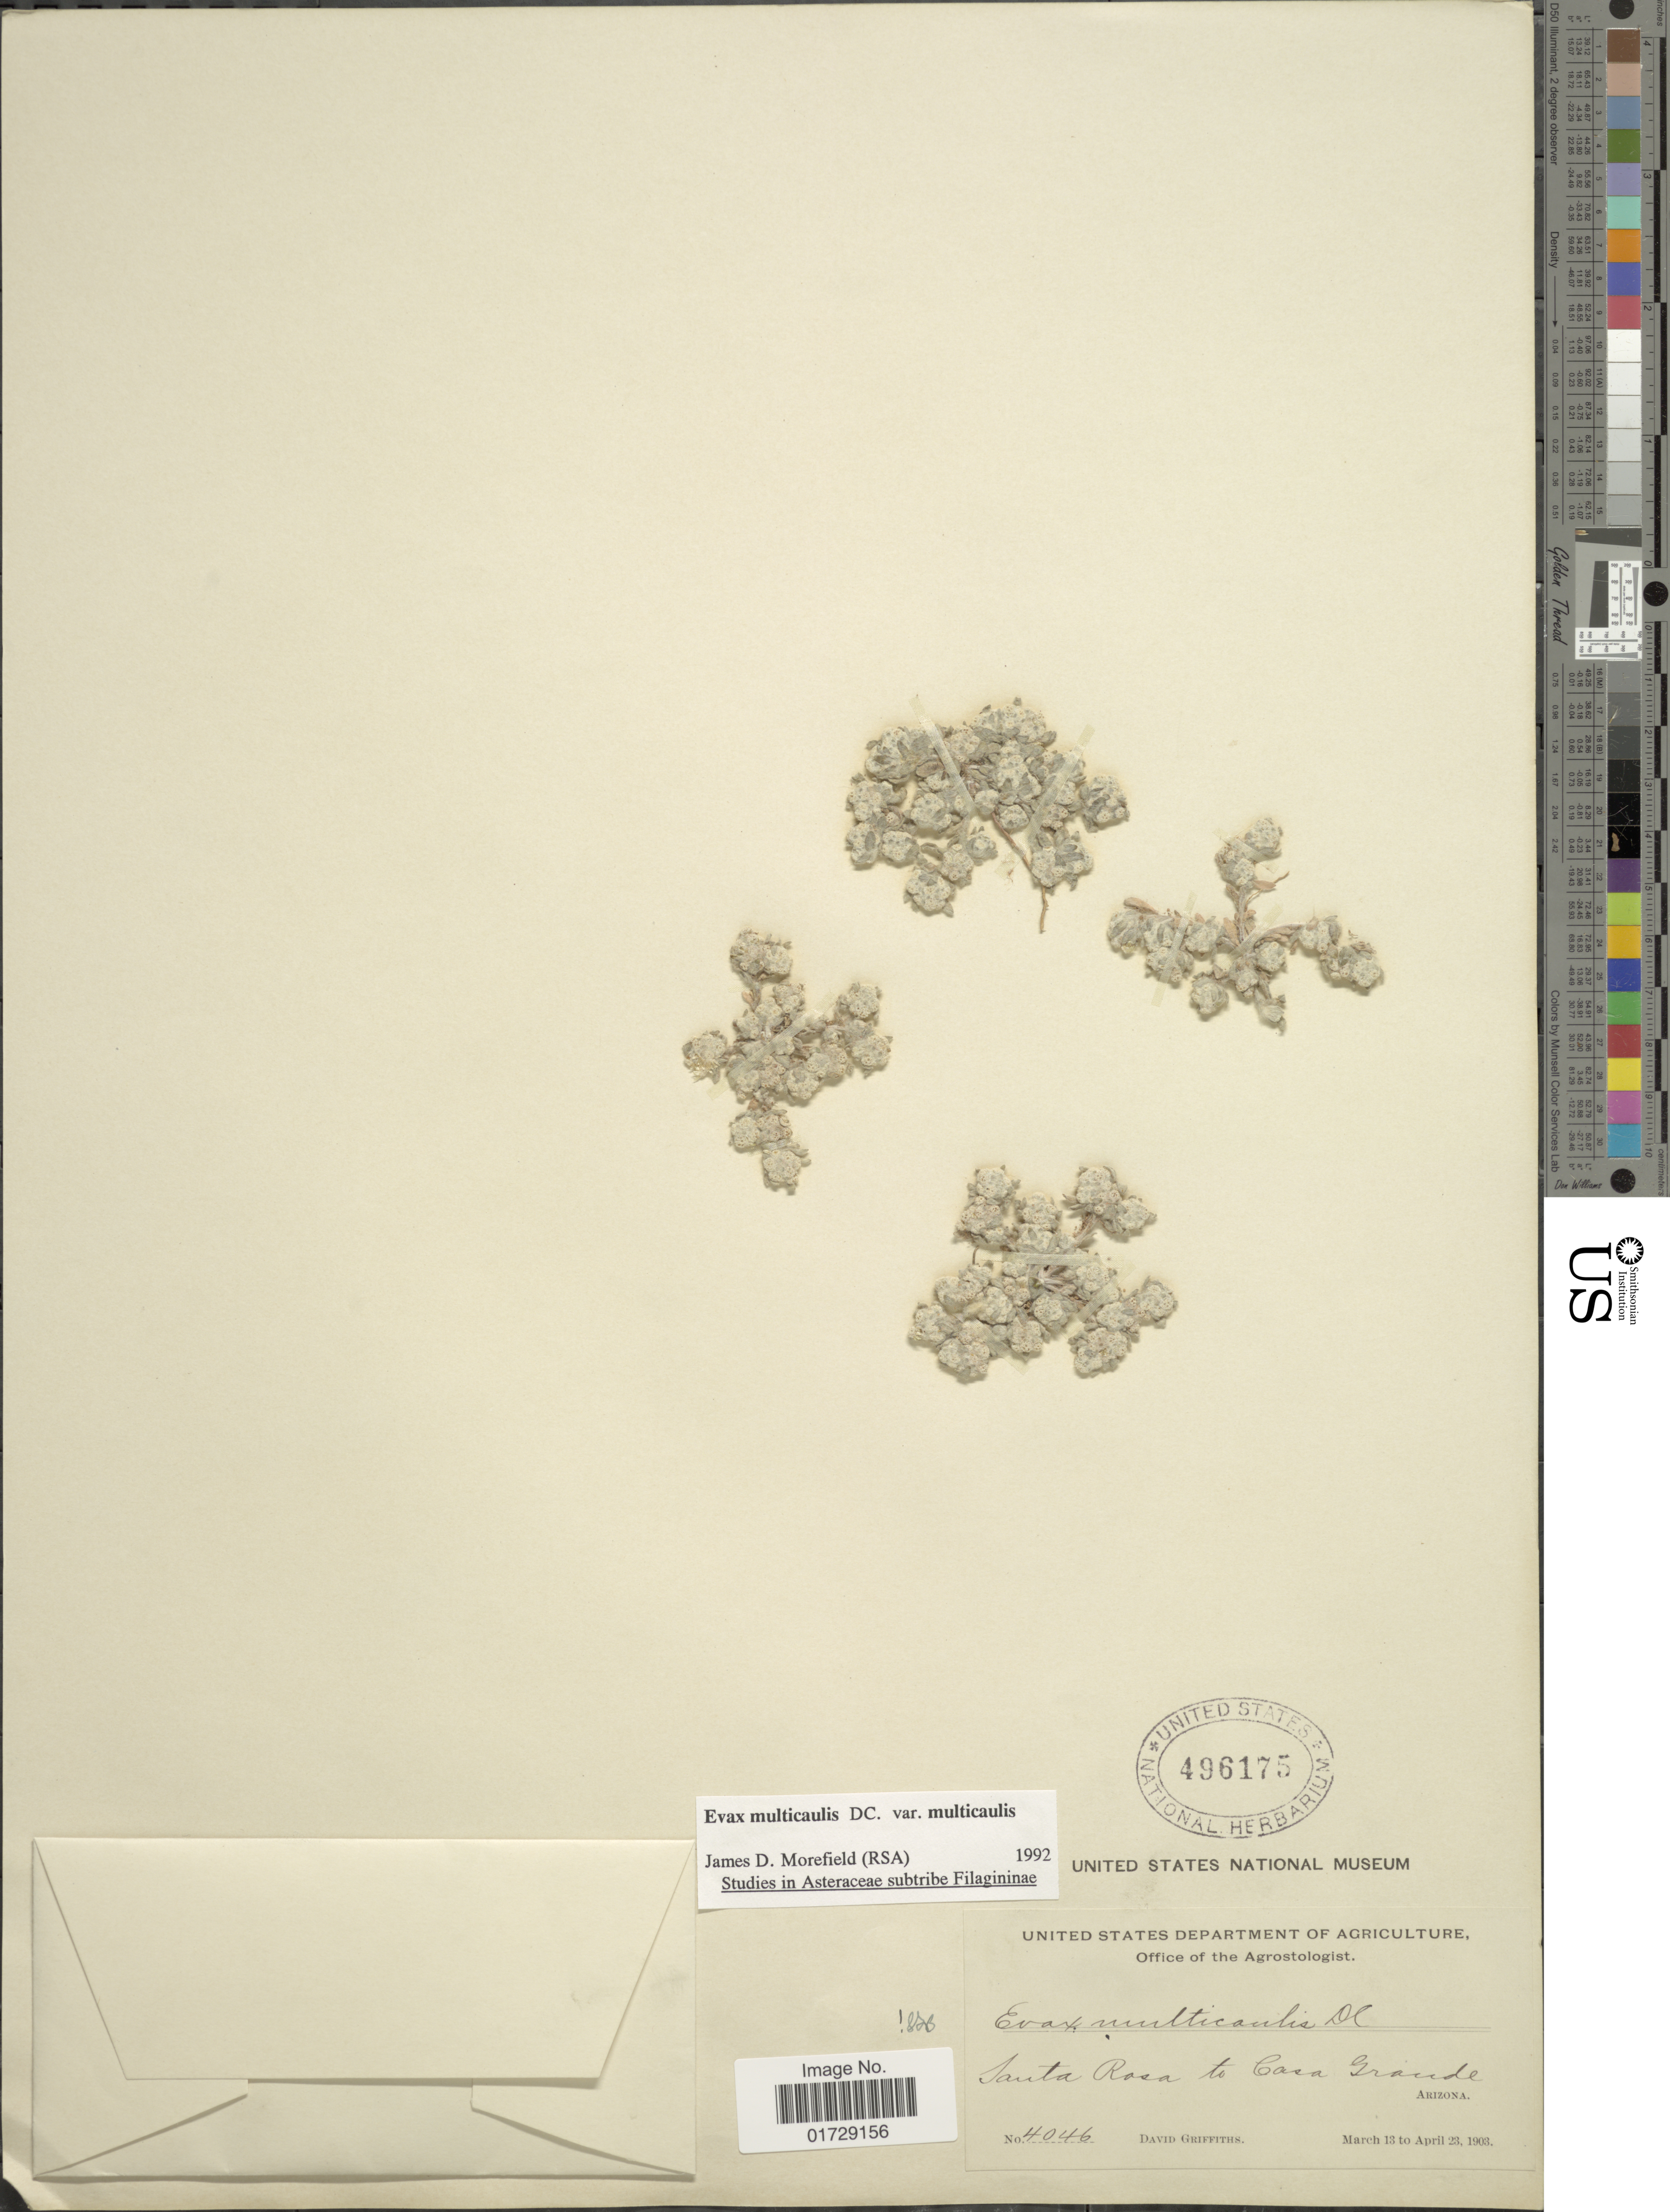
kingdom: Plantae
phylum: Tracheophyta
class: Magnoliopsida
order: Asterales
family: Asteraceae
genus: Evax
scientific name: Evax multicaulis var. multicaulis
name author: DC.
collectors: D. Griffiths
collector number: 4046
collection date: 1903-03-13/1903-04-23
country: United States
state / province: Arizona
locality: Santa Rosa to Casa Grande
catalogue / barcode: US 496175